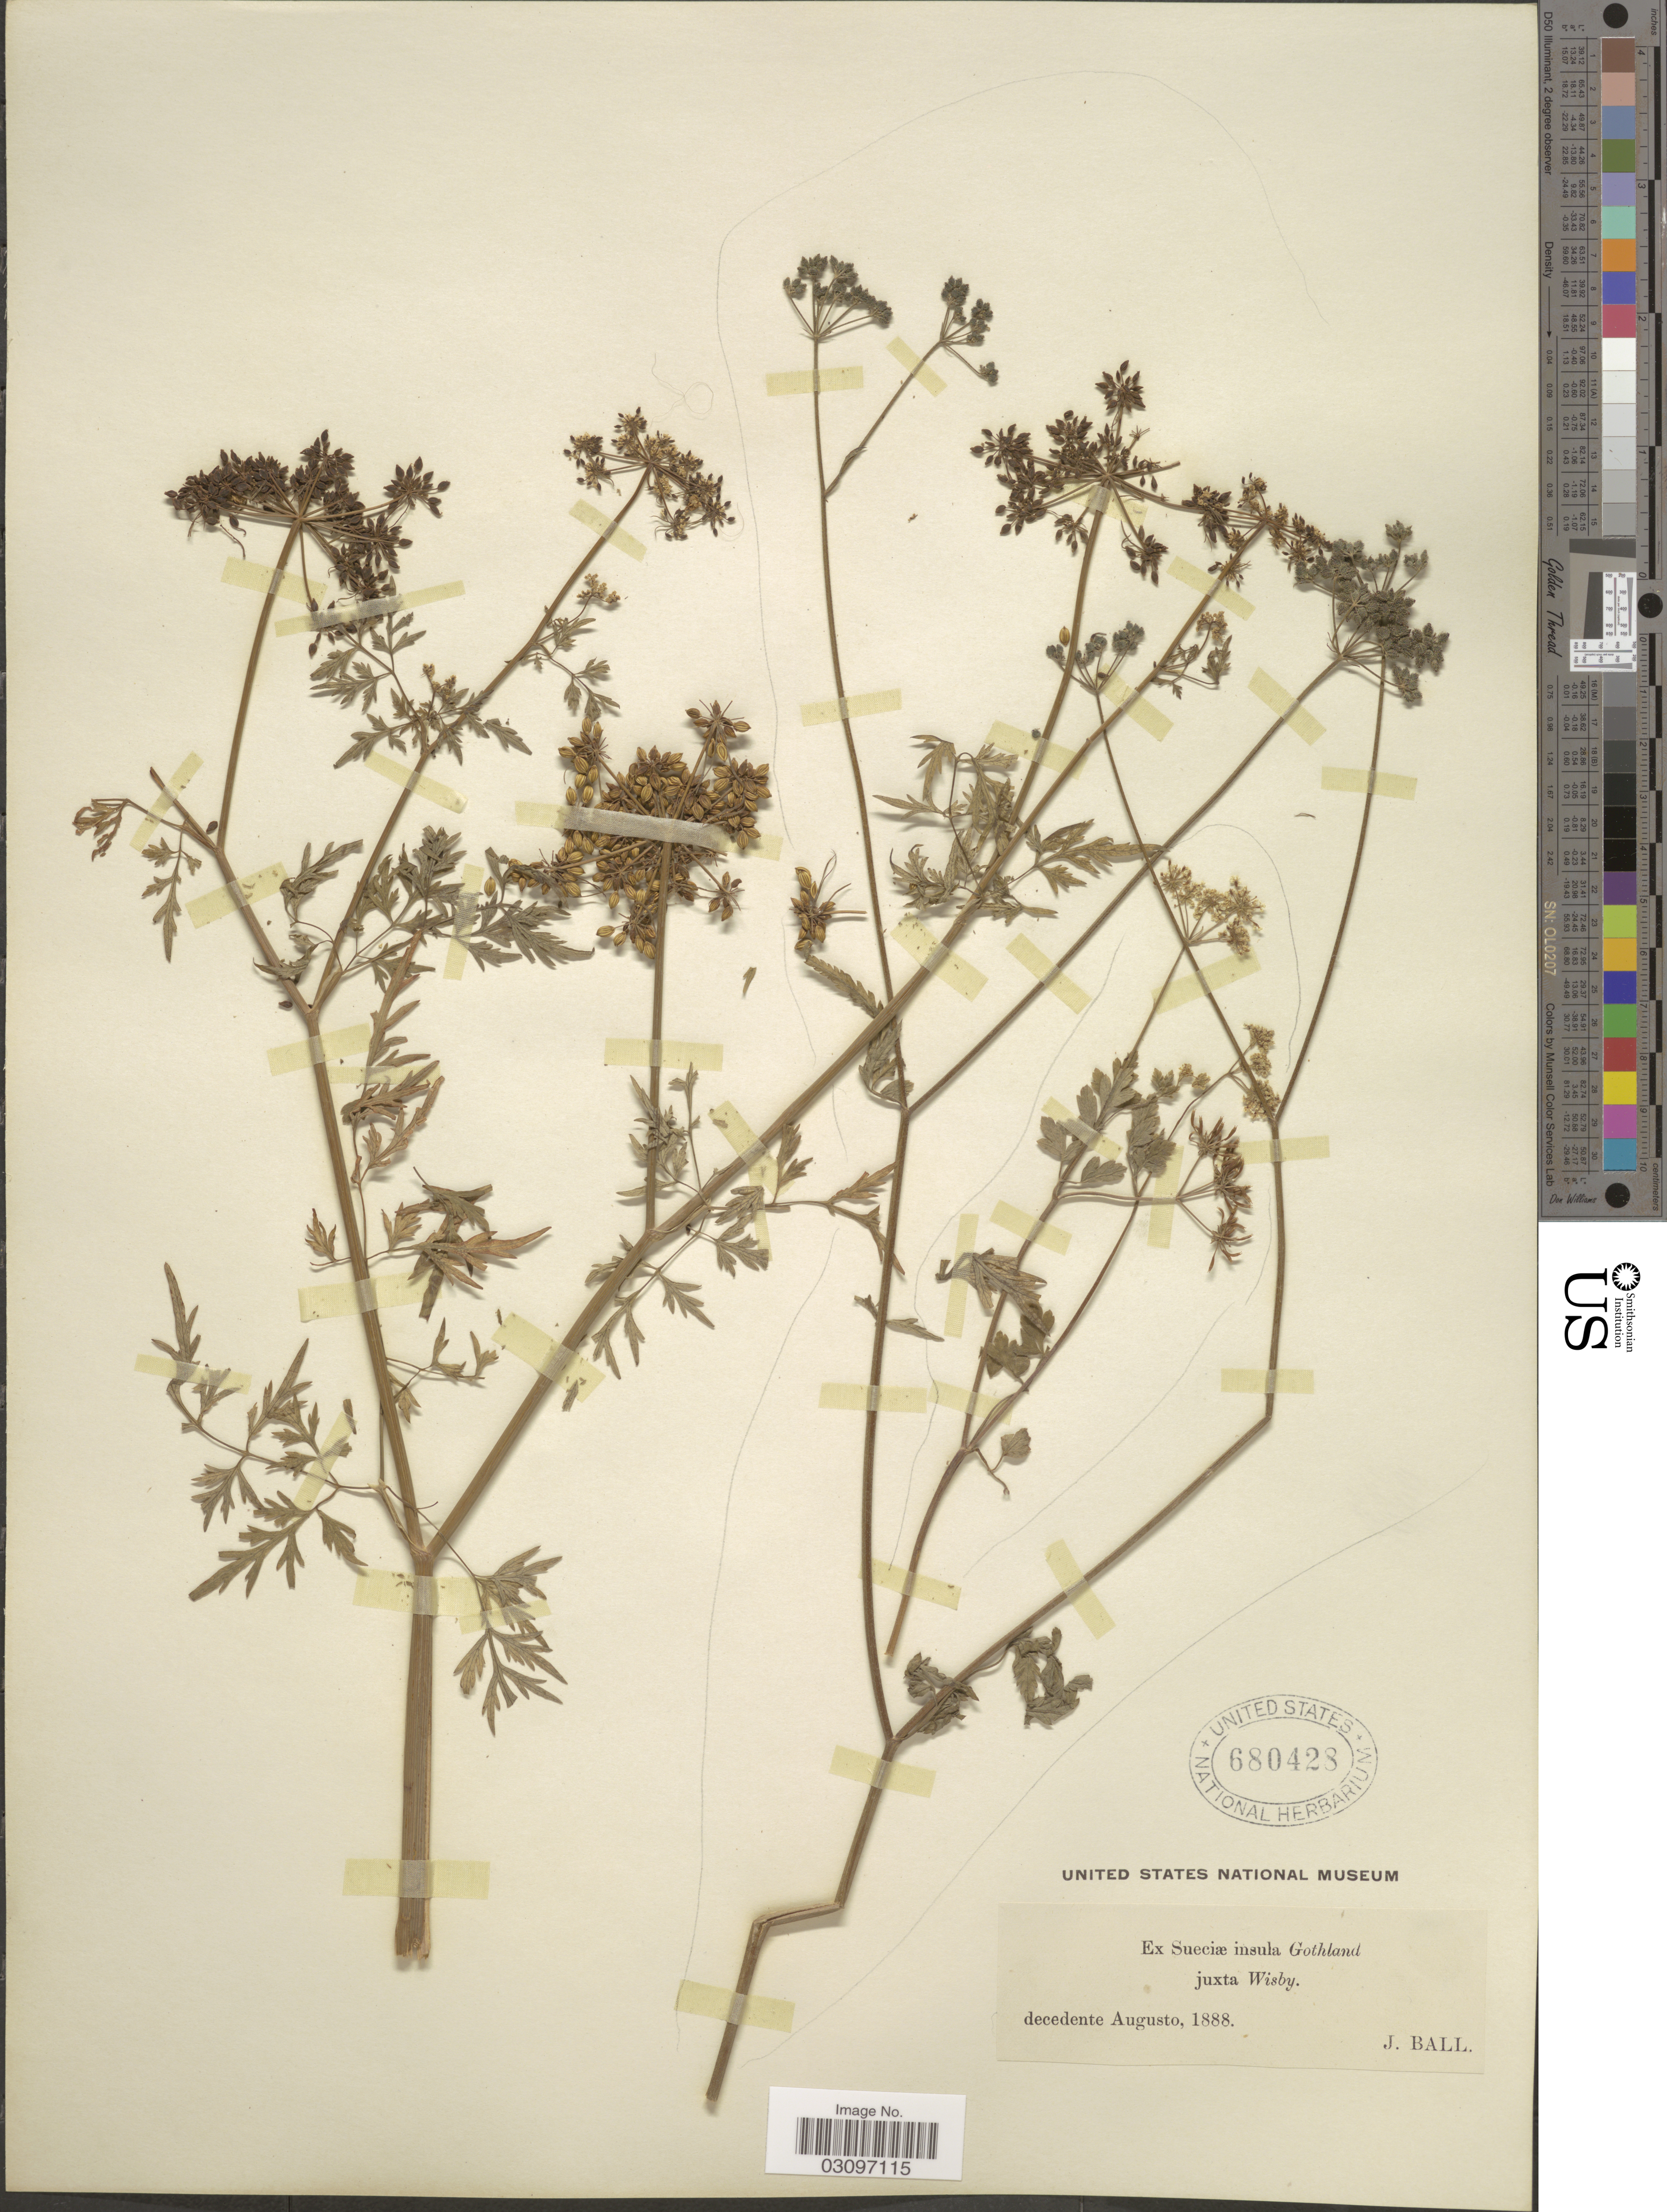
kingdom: Plantae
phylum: Tracheophyta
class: Magnoliopsida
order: Apiales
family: Apiaceae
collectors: J. Ball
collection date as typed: decedente Augusto, 1888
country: Sweden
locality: Ex Sueciæ insula Gothland juxta Wisby.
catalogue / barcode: US 680428